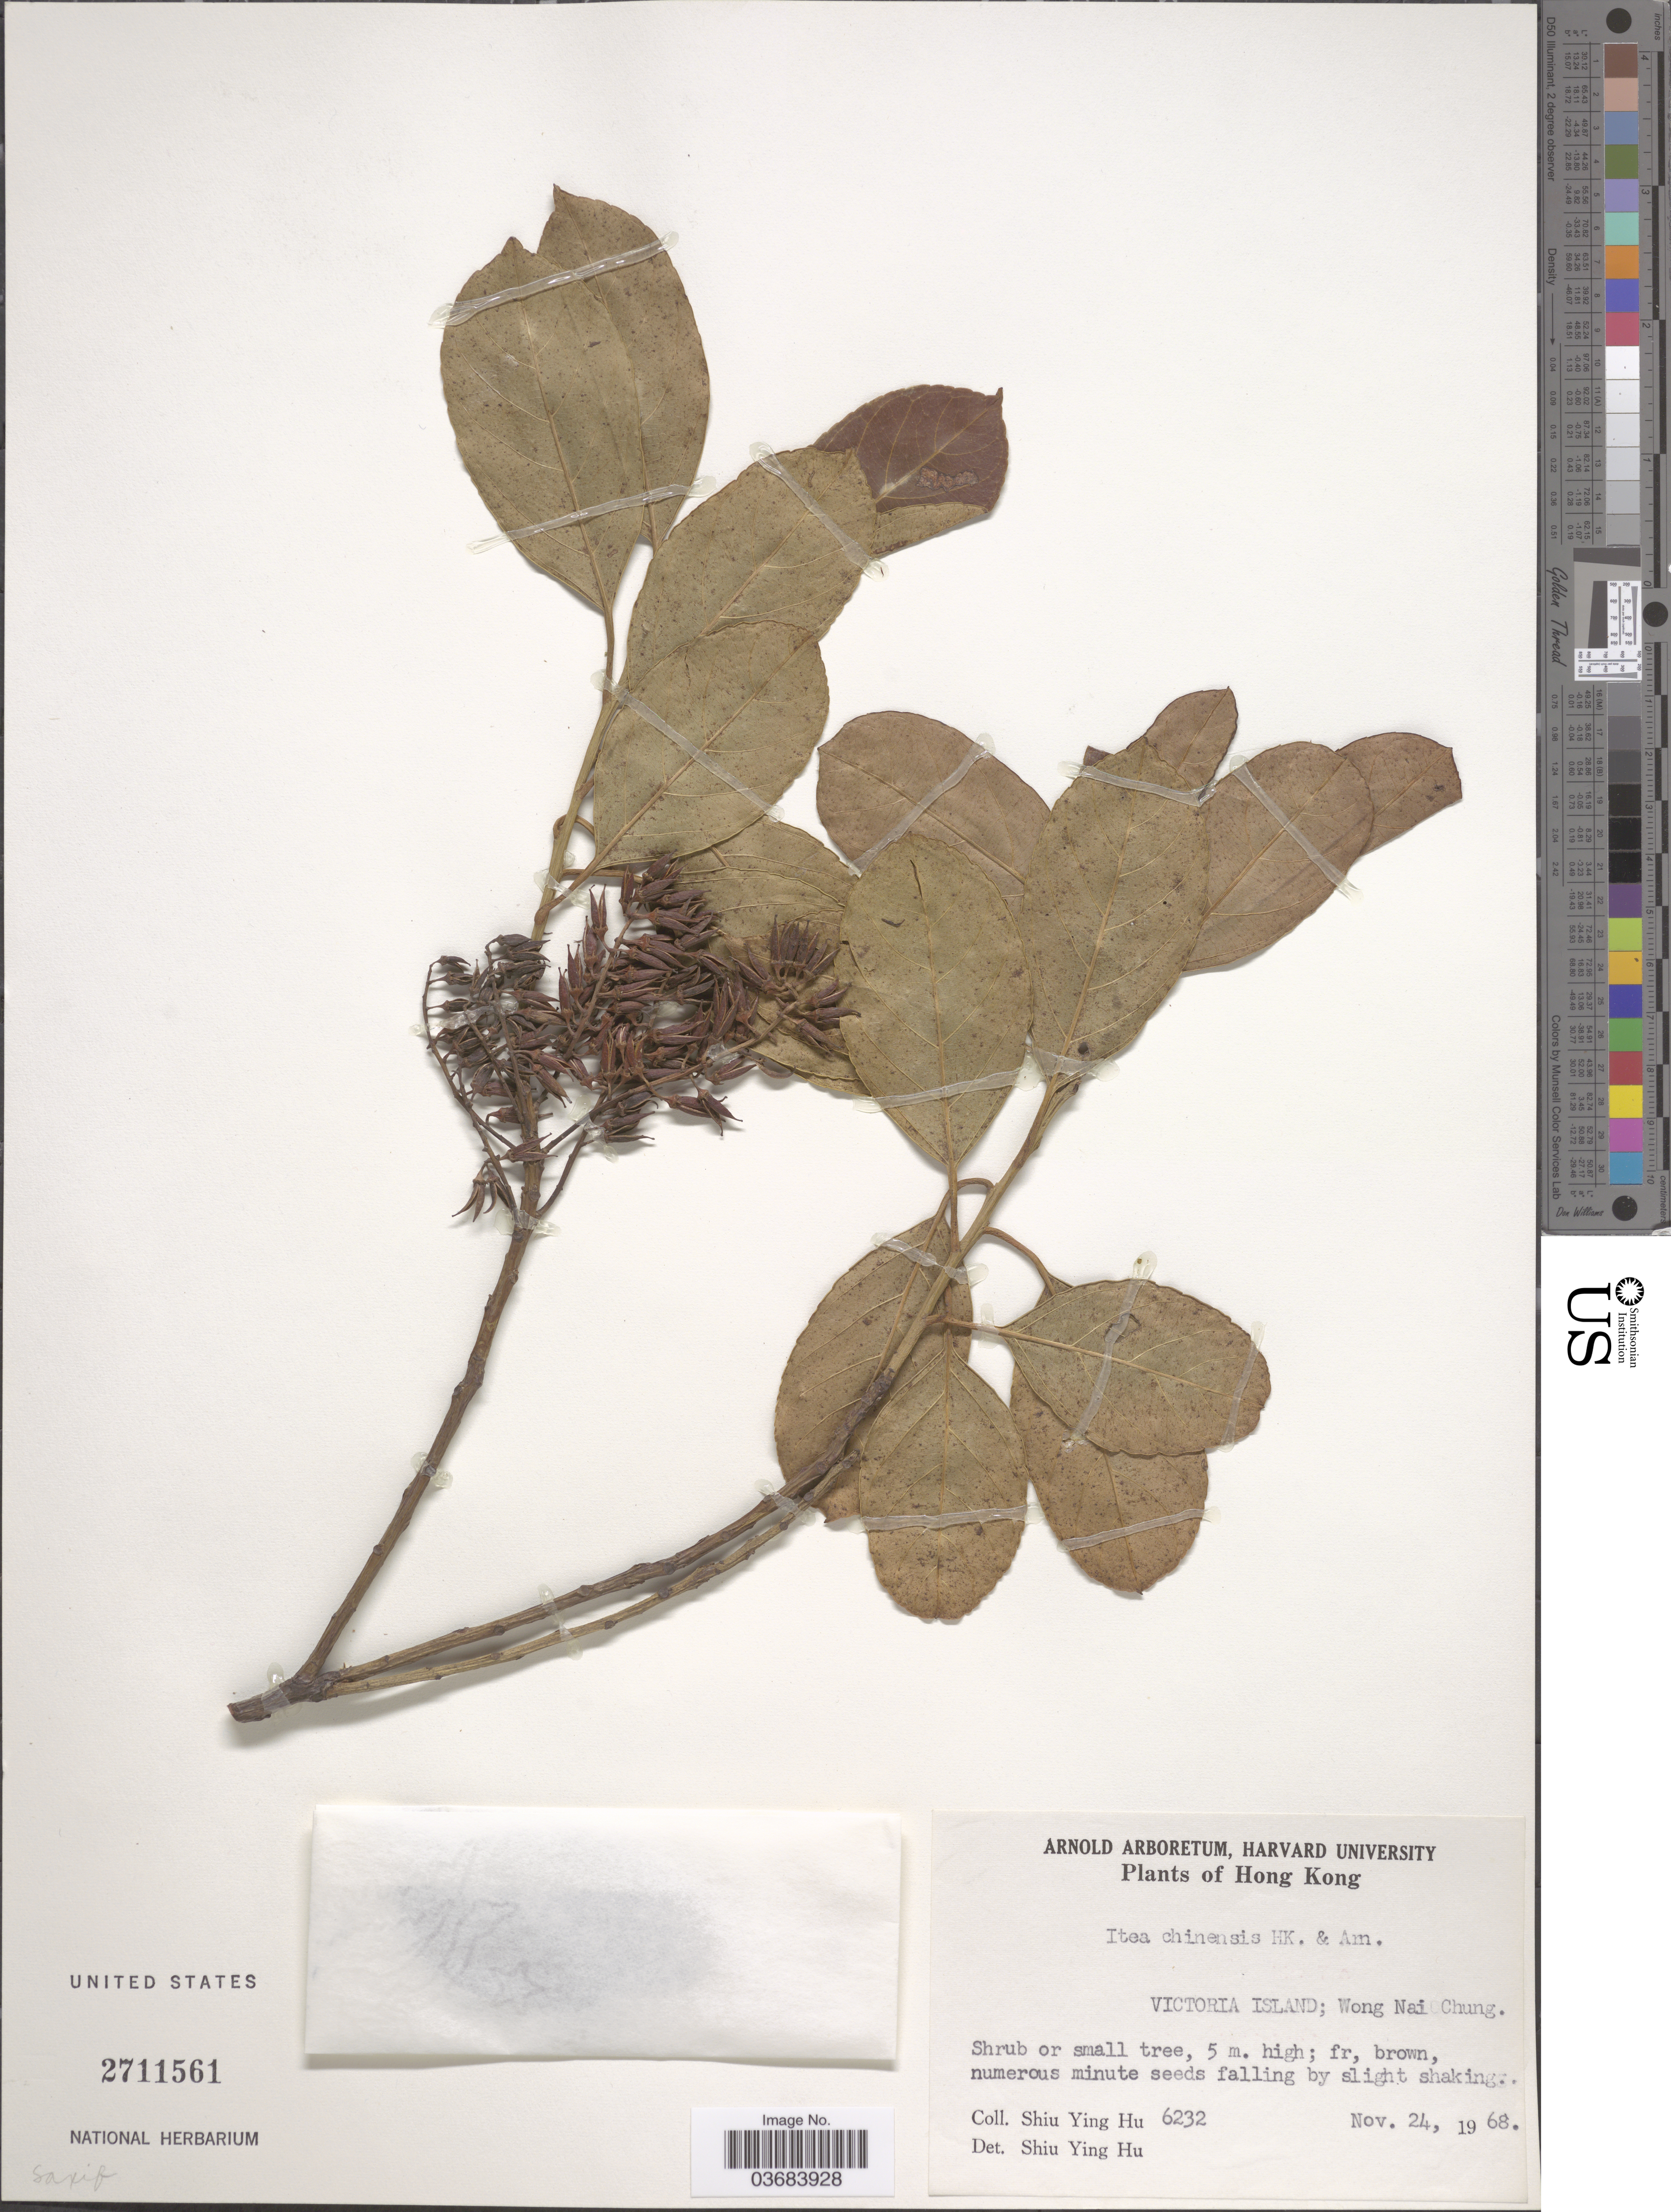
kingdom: Plantae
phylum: Tracheophyta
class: Magnoliopsida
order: Saxifragales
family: Iteaceae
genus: Itea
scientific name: Itea chinensis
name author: W. Hook. & H.J. Arn.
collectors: S. Y. Hu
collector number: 6232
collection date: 1968-11-24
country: China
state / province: Hong Kong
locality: Victoria Island; Wong Nai Chung.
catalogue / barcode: US 2711561